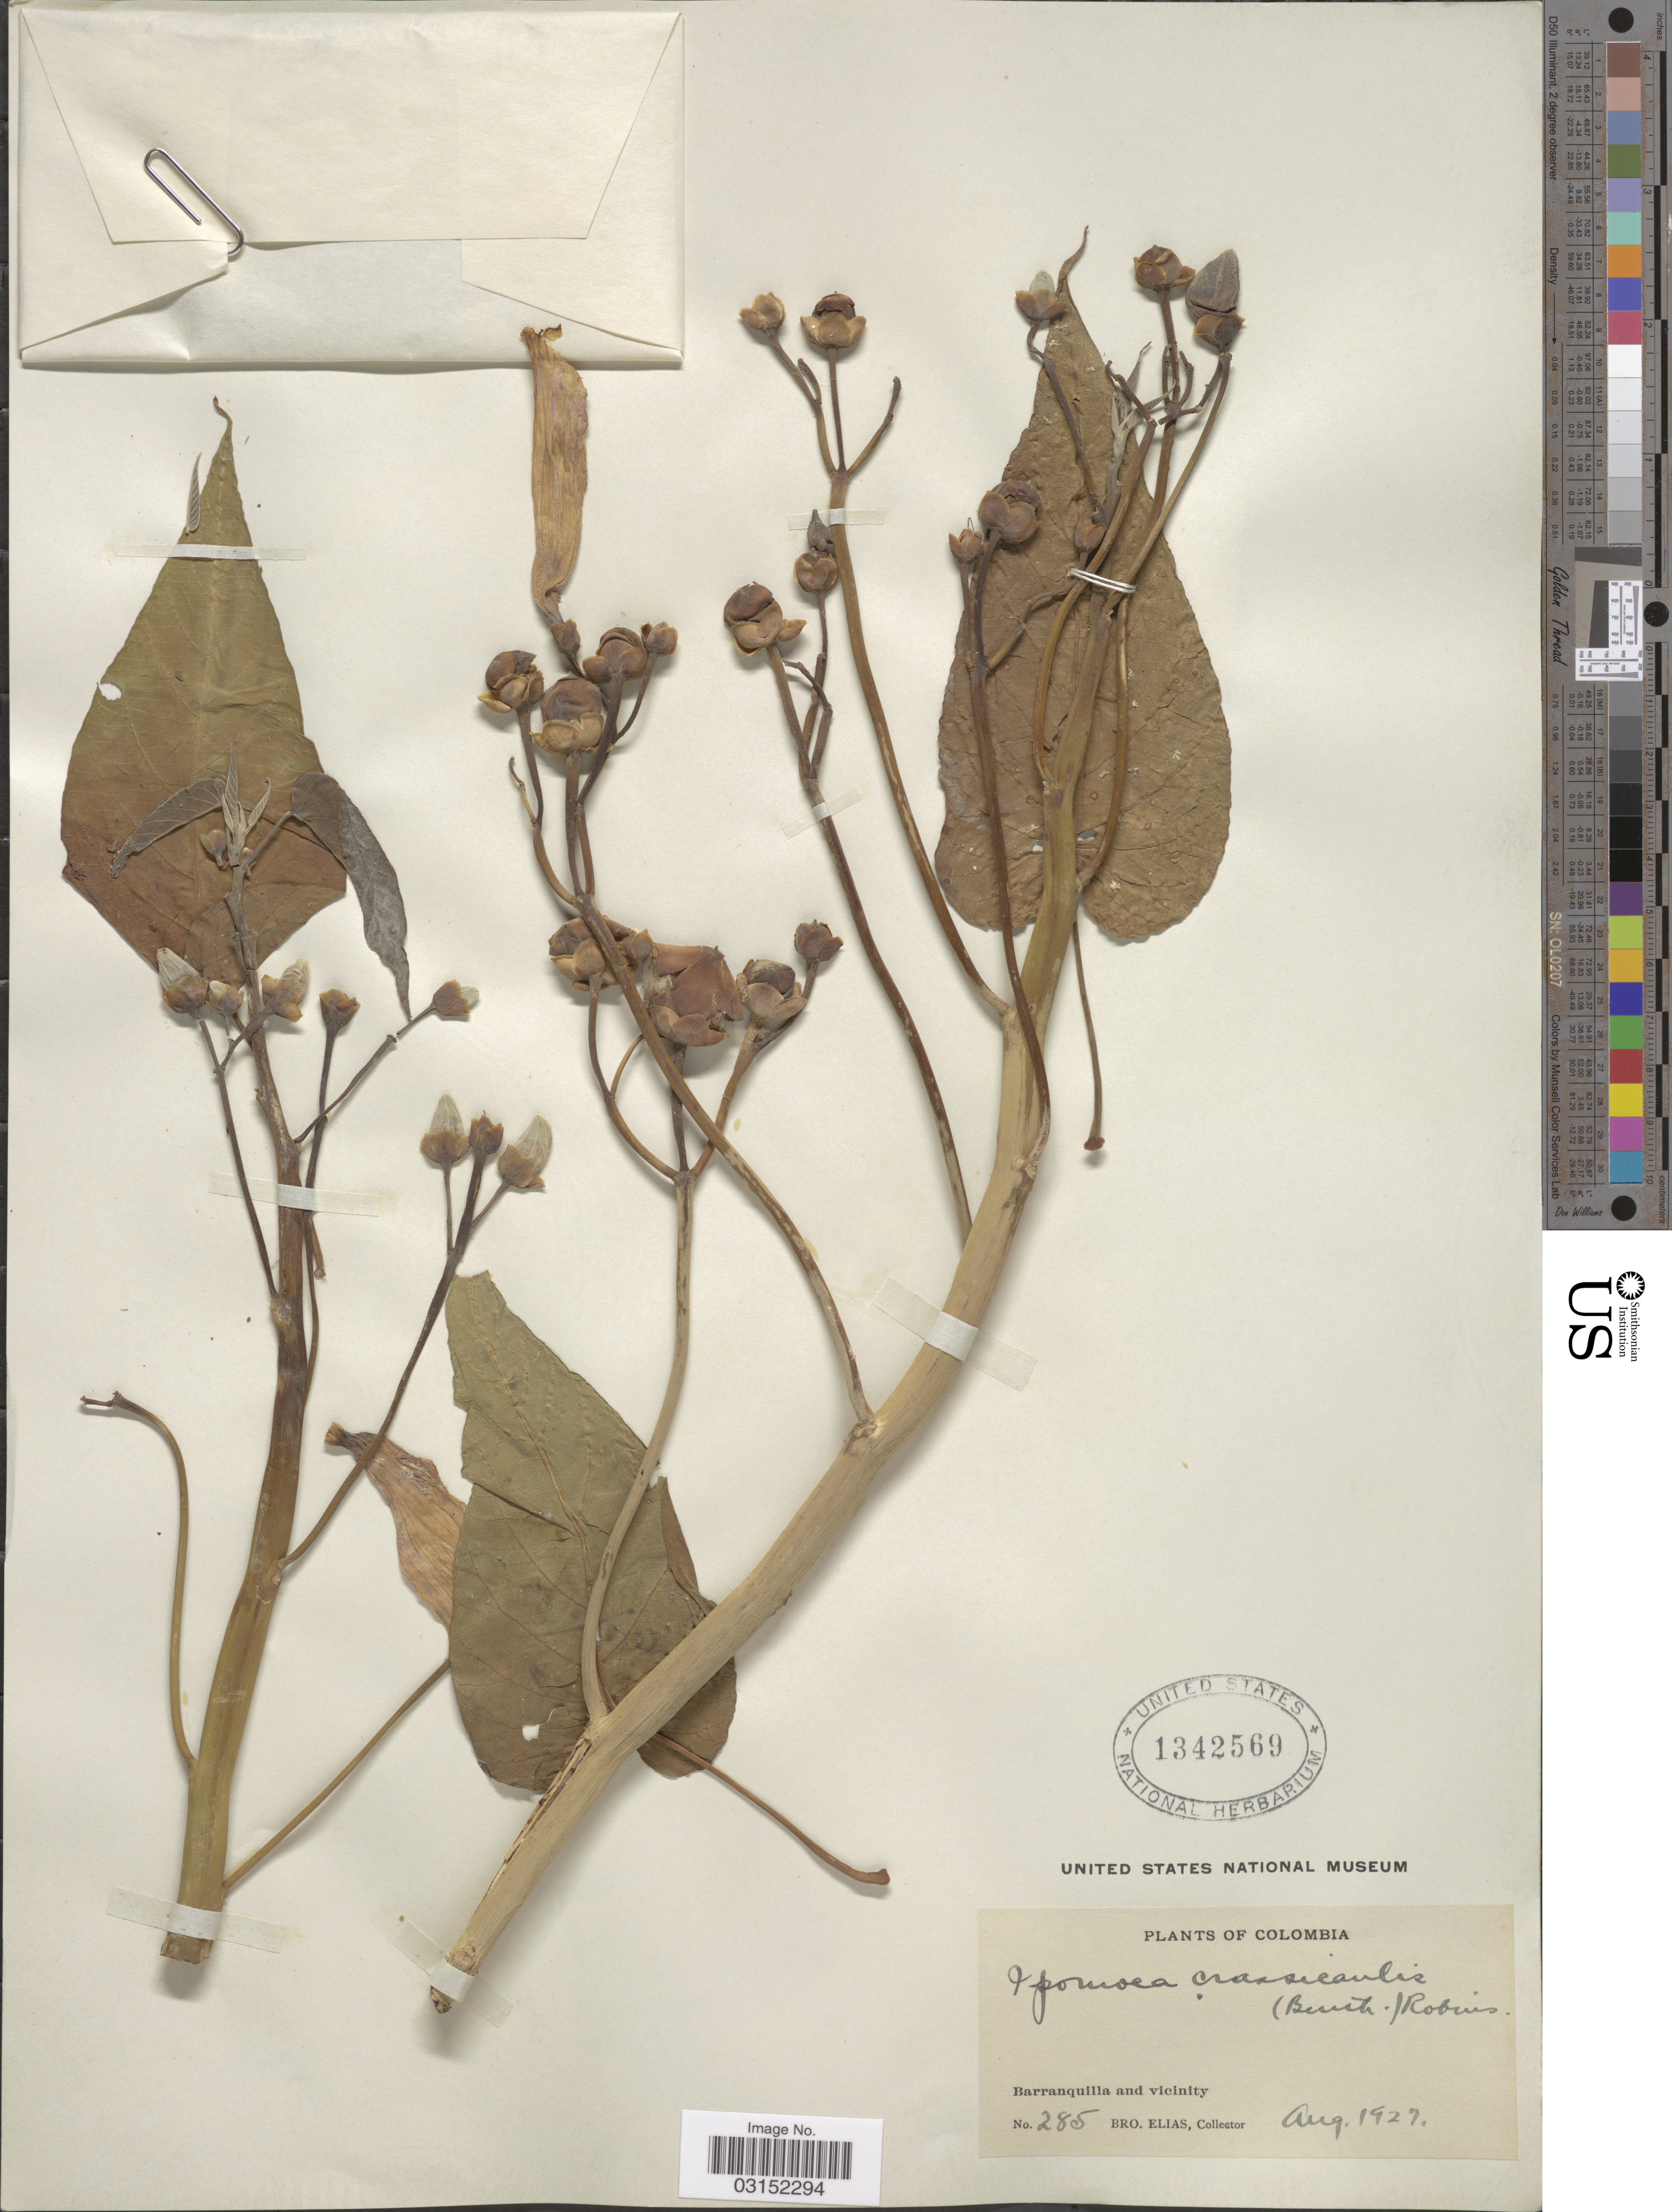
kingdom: Plantae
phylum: Tracheophyta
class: Magnoliopsida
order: Solanales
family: Convolvulaceae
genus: Ipomoea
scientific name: Ipomoea carnea subsp. fistulosa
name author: (Mart. ex Choisy) D.F. Austin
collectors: Bro. Elias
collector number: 285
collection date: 1927-08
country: Colombia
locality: Barranquilla and vicinity.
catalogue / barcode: US 1342569